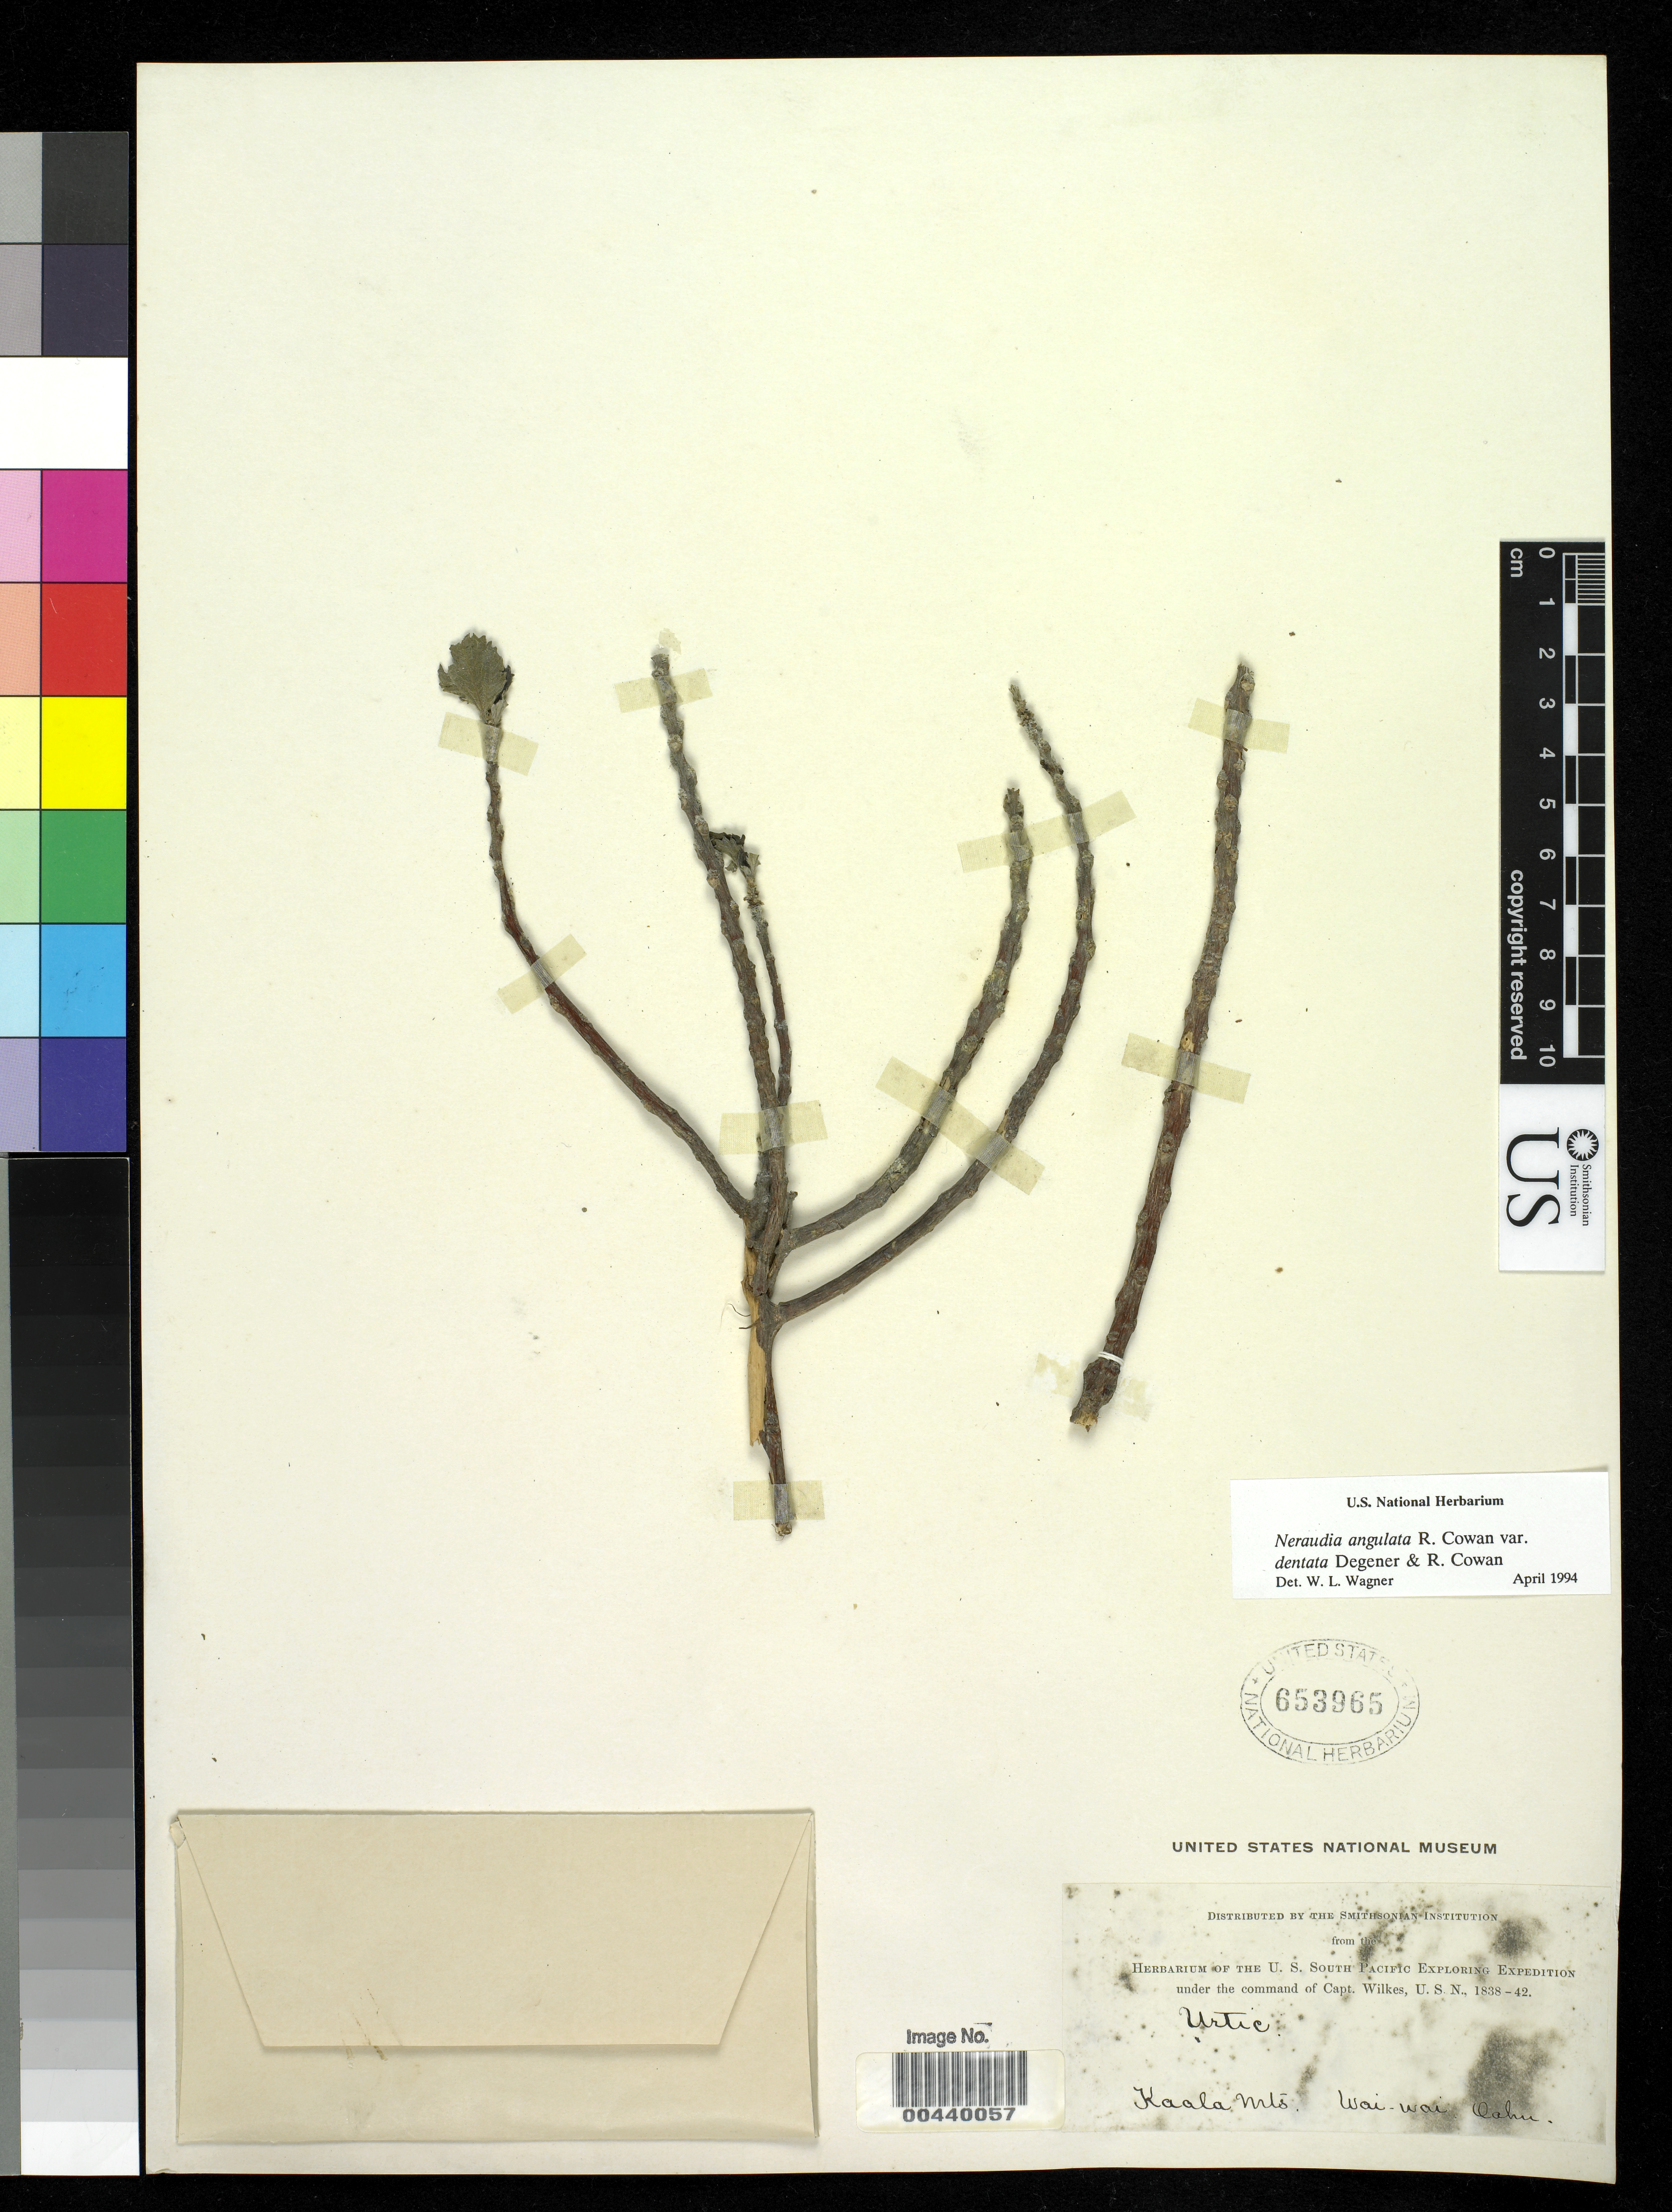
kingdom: Plantae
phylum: Tracheophyta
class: Magnoliopsida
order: Rosales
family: Urticaceae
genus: Neraudia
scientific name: Neraudia angulata var. dentata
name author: R.S. Cowan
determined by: Wagner, W. L., (BOT), Smithsonian Institution - National Museum of Natural History (UNITED STATES)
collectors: Wilkes Explor. Exped.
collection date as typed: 1838 to -- --- 1842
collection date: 1838/1842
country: United States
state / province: Hawaii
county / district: Honolulu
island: Oahu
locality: Kaala Mountains, Wai-wai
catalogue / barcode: US 653965